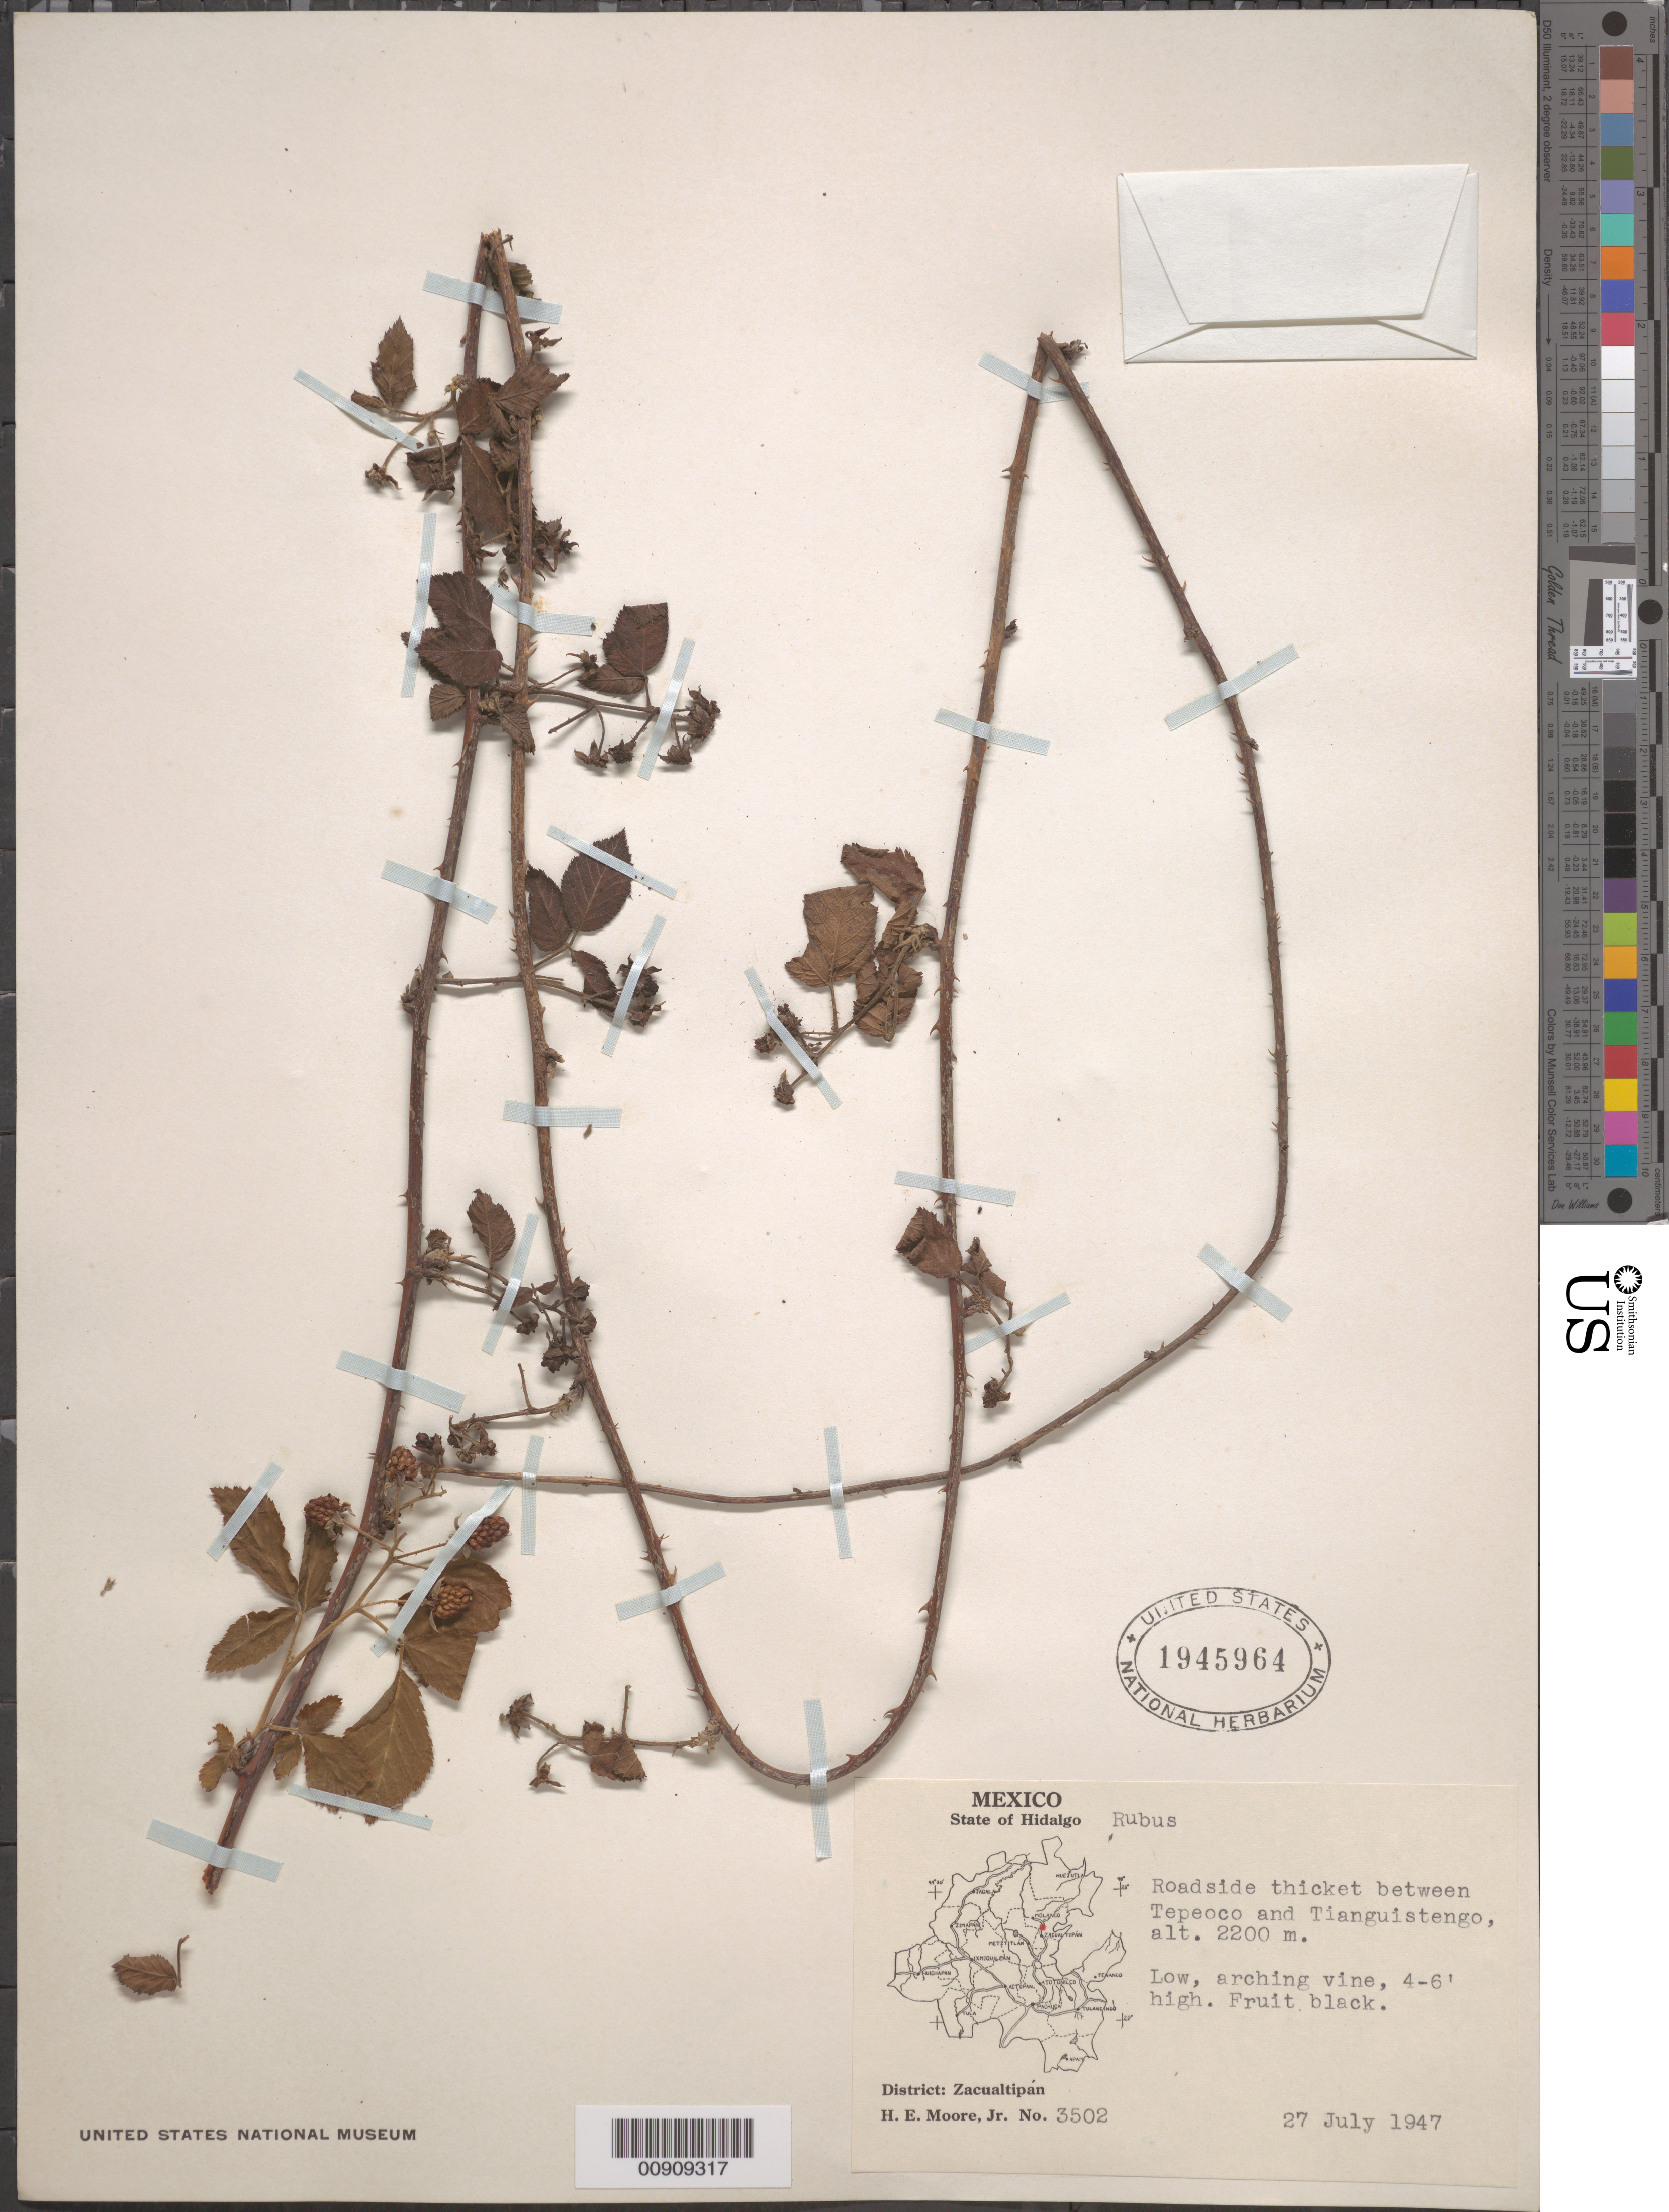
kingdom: Plantae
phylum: Tracheophyta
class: Magnoliopsida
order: Rosales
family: Rosaceae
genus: Rubus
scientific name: Rubus sp.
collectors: H. E. Moore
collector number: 3502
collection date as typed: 27 Jul 1947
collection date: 1947-07-27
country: Mexico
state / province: Hidalgo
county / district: Zacualtipán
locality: Between Tepeoco and Tianguistengo. District Zacualtipán, State of Hidalgo.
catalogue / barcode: US 1945964